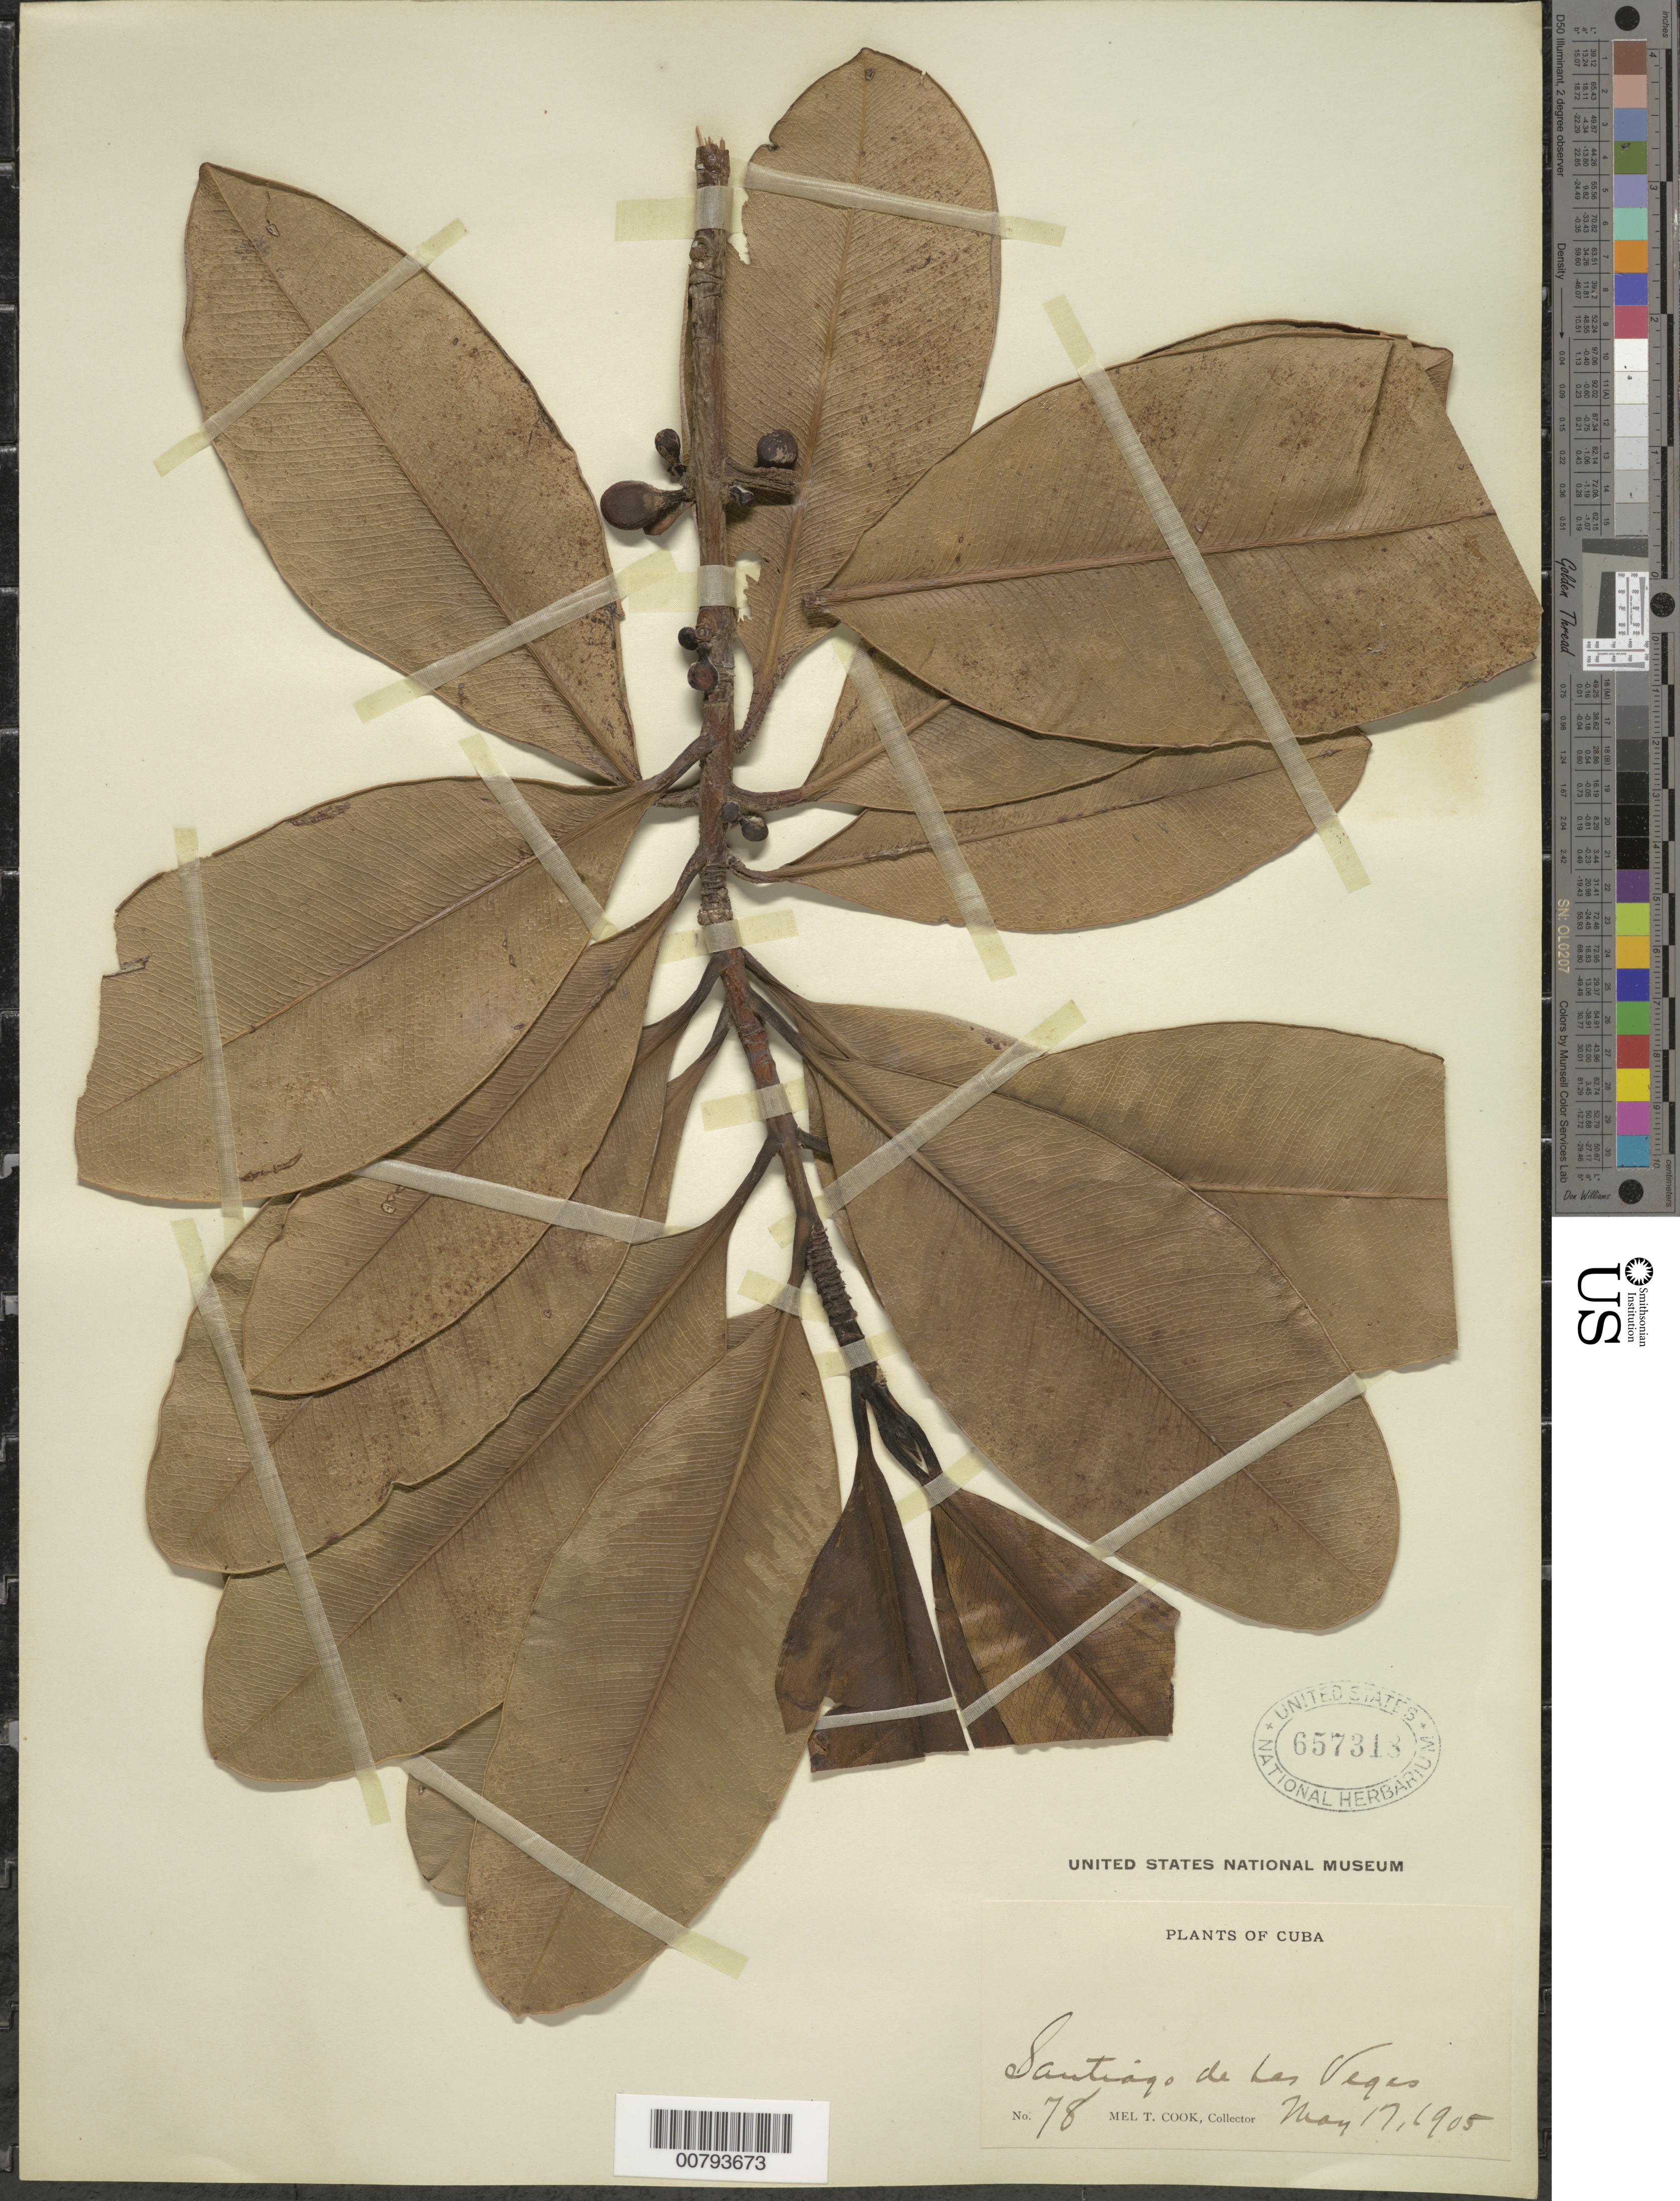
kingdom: Plantae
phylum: Tracheophyta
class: Magnoliopsida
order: Malpighiales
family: Calophyllaceae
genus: Mammea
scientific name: Mammea americana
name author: L.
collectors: M. T. Cook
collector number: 78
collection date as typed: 17 May 1905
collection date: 1905-05-17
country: Cuba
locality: Santiago de Las Vegas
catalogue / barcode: US 657318